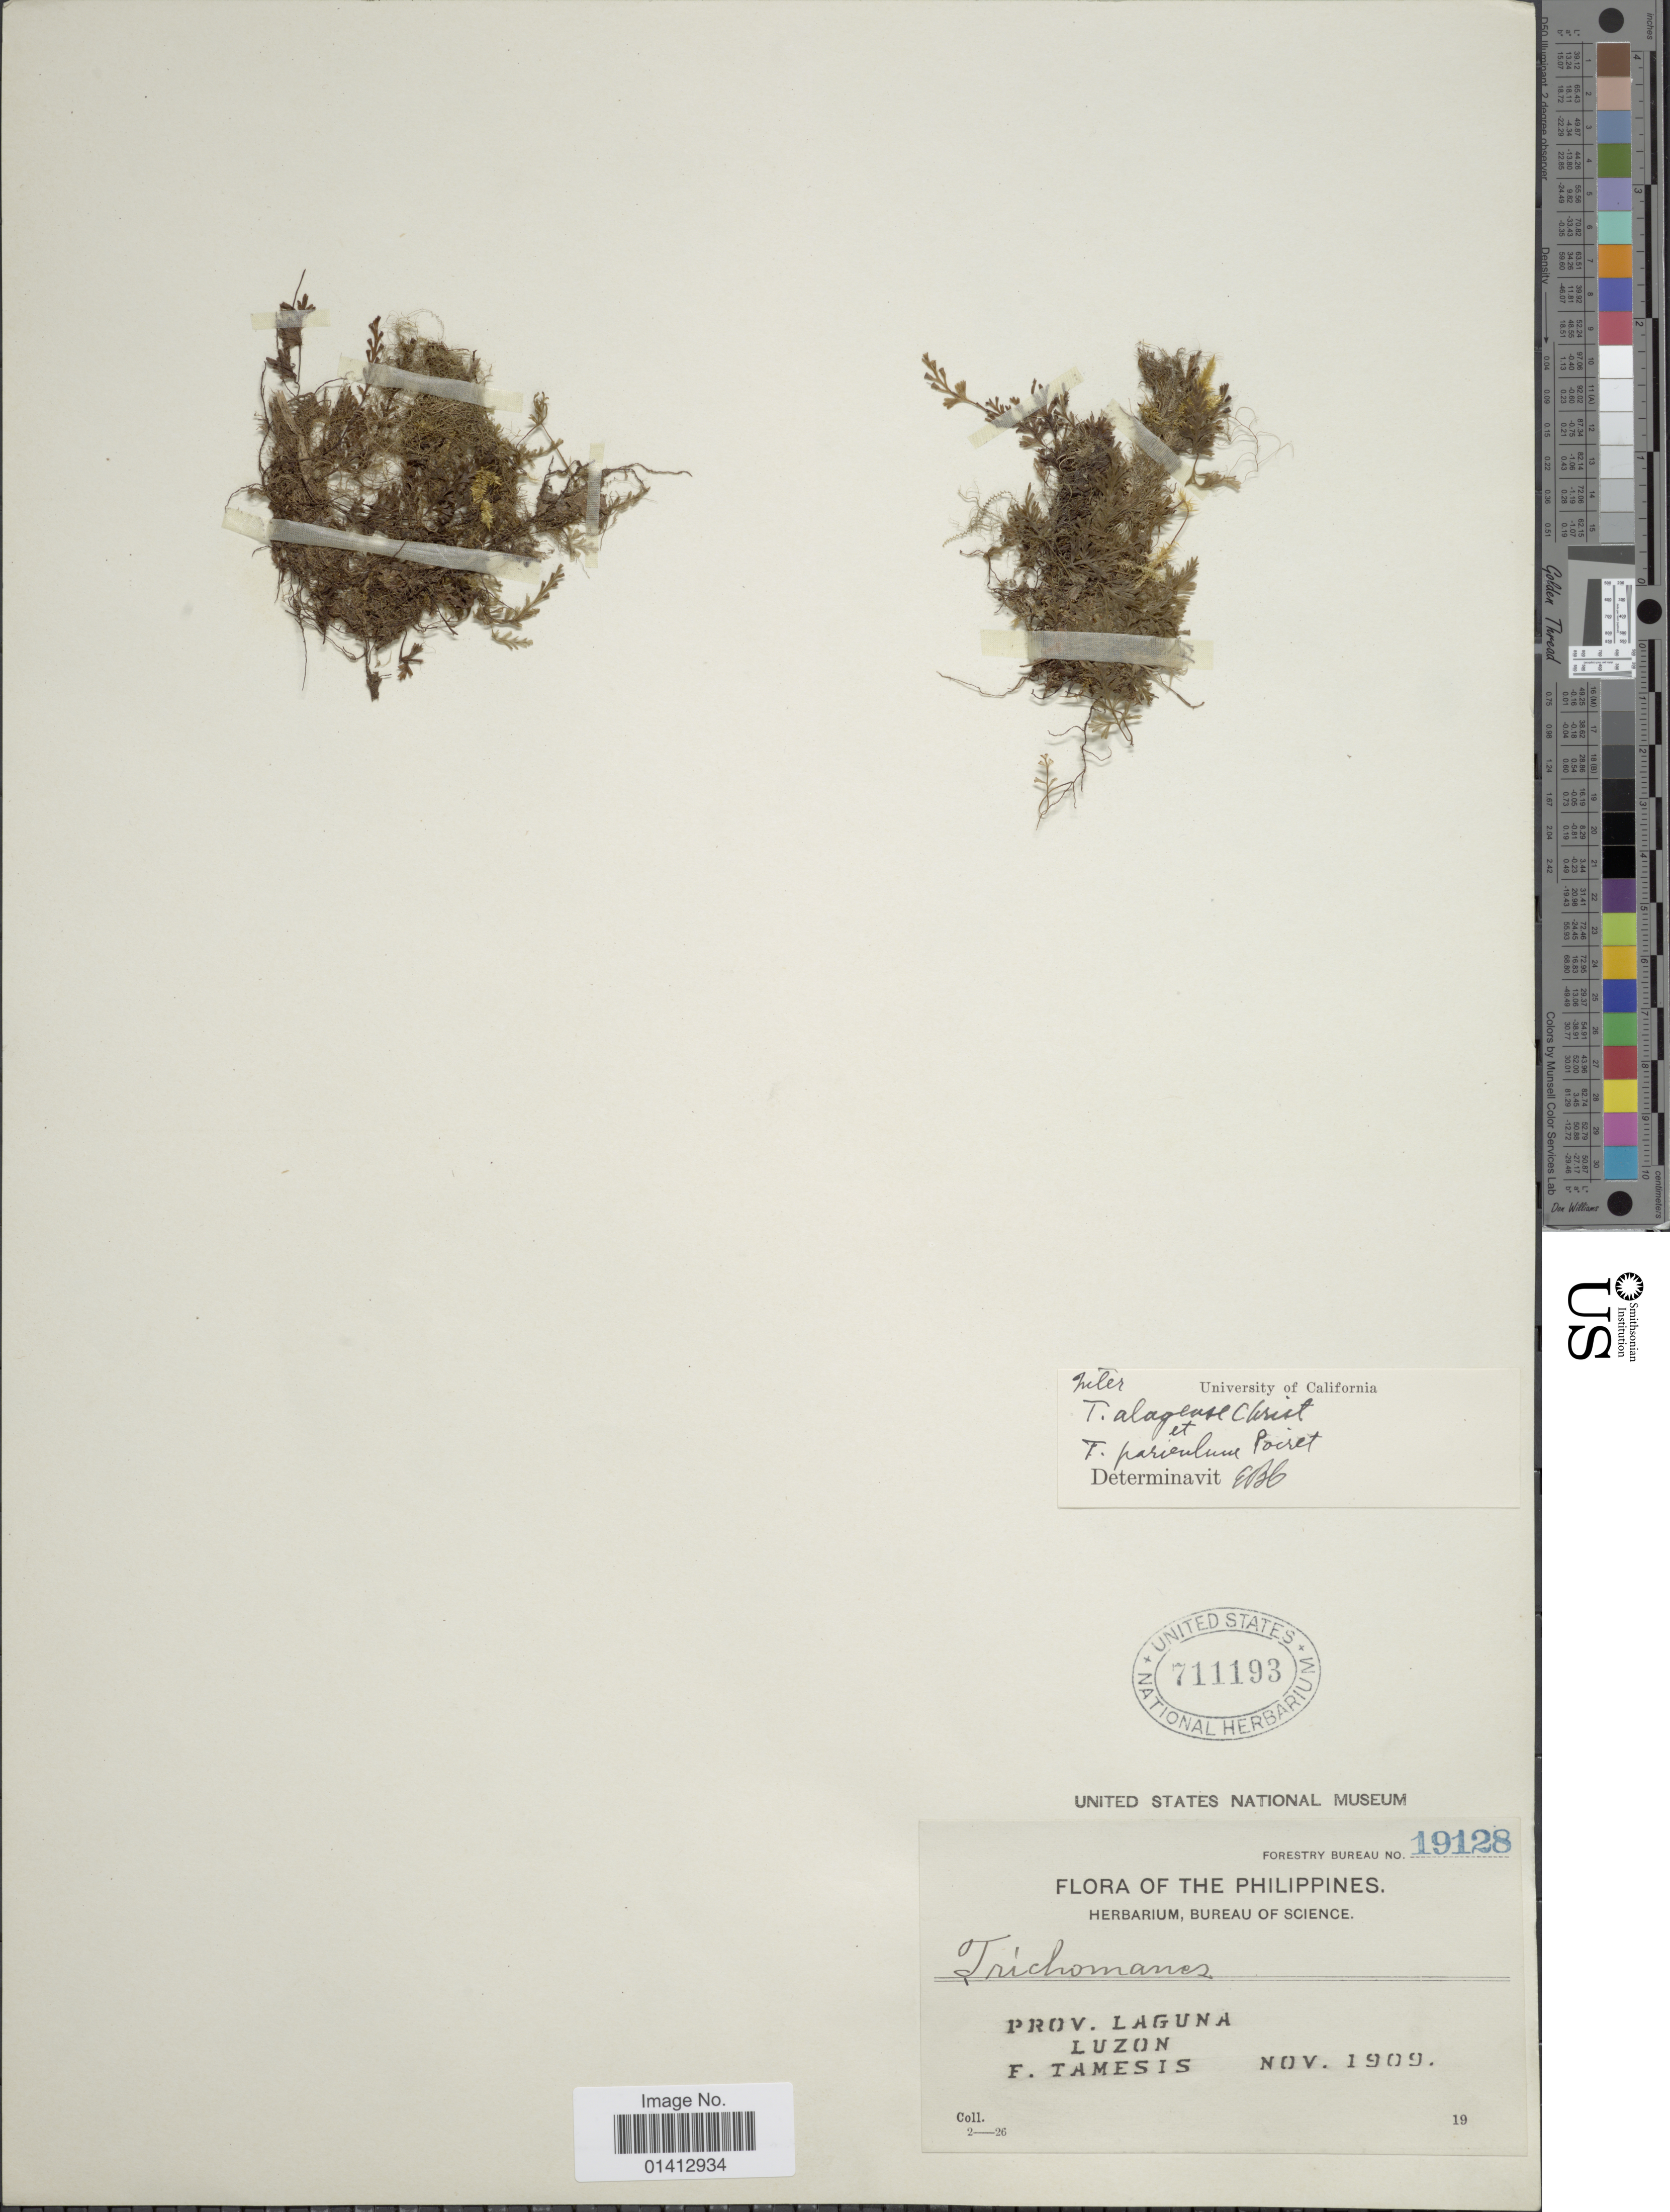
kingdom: Plantae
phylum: Tracheophyta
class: Polypodiopsida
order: Hymenophyllales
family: Hymenophyllaceae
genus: Crepidomanes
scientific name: Crepidomanes alagensis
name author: (Christ) Copel.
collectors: F. Tamesis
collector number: Forestry Bureau 19128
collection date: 1909-11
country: Philippines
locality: Prov. Laguna, Luzon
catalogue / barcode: US 711193